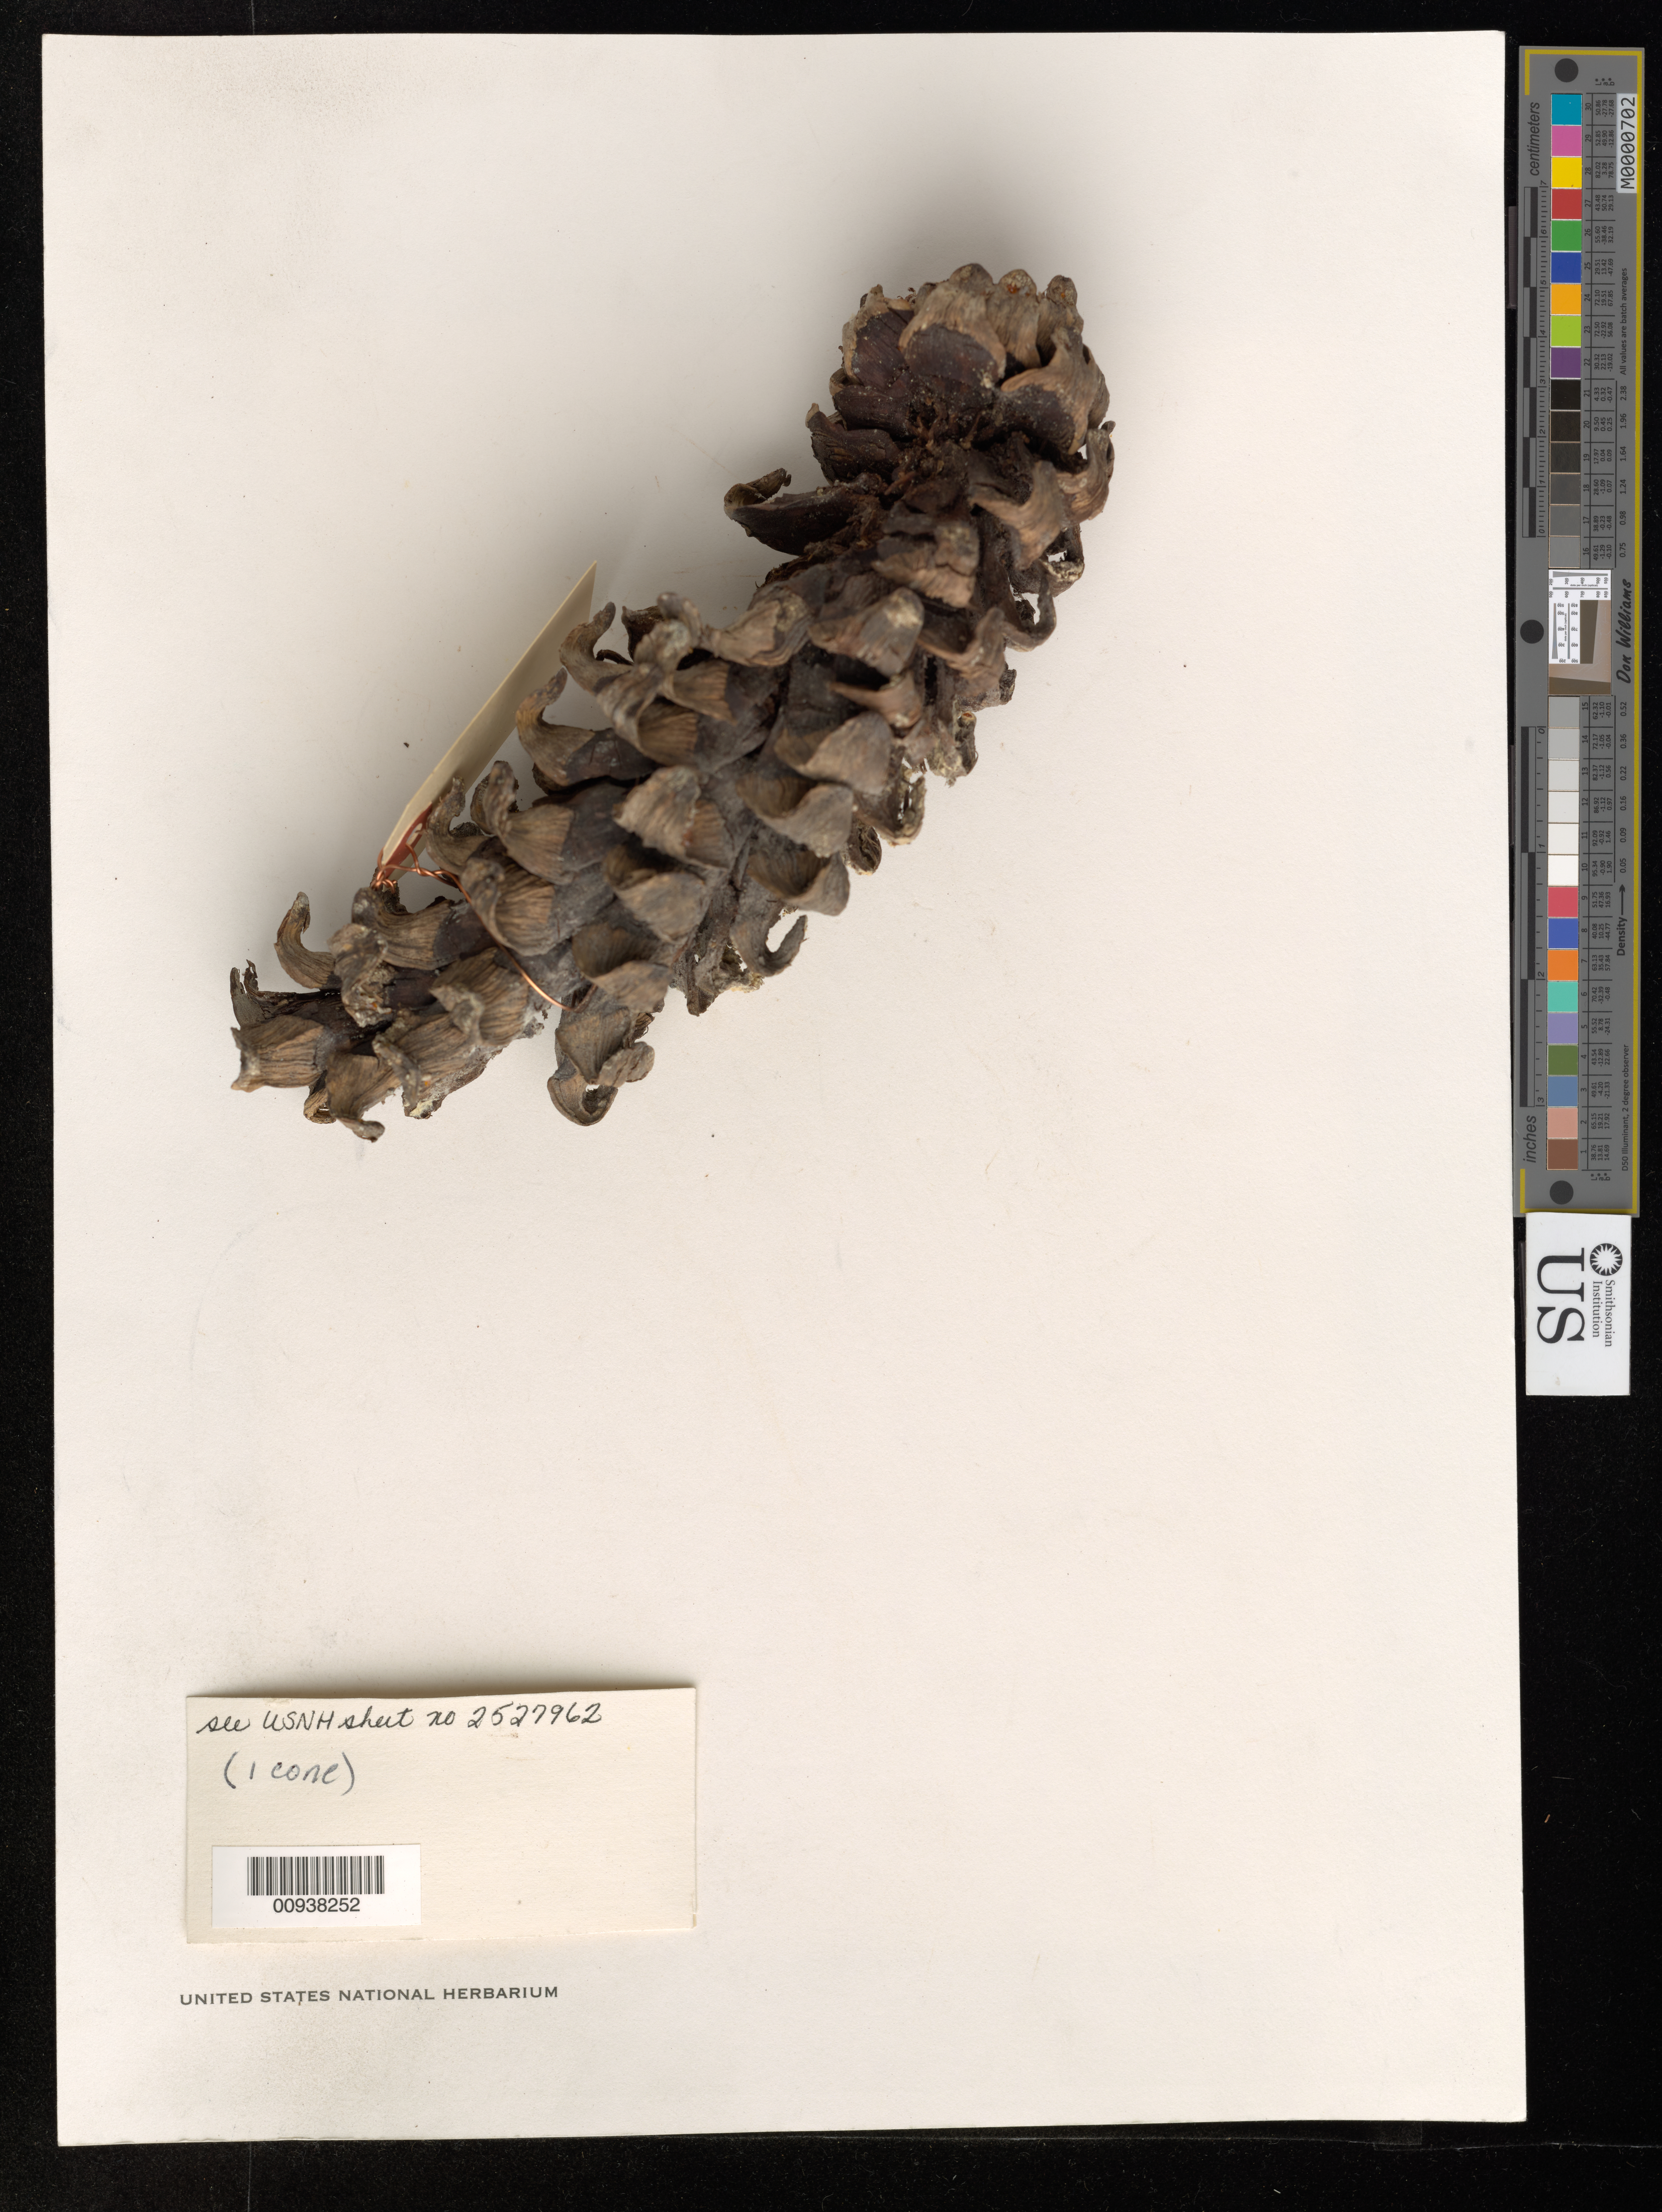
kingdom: Plantae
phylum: Tracheophyta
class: Pinopsida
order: Pinales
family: Pinaceae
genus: Pinus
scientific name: Pinus strobiformis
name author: Engelm.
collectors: E. L. Little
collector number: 17860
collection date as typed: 30 Sep 1960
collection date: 1960-09-30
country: Mexico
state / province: Durango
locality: Arroyo de Mimbres, E of El Salto.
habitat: Pine forest on sandy, very rocky soil.